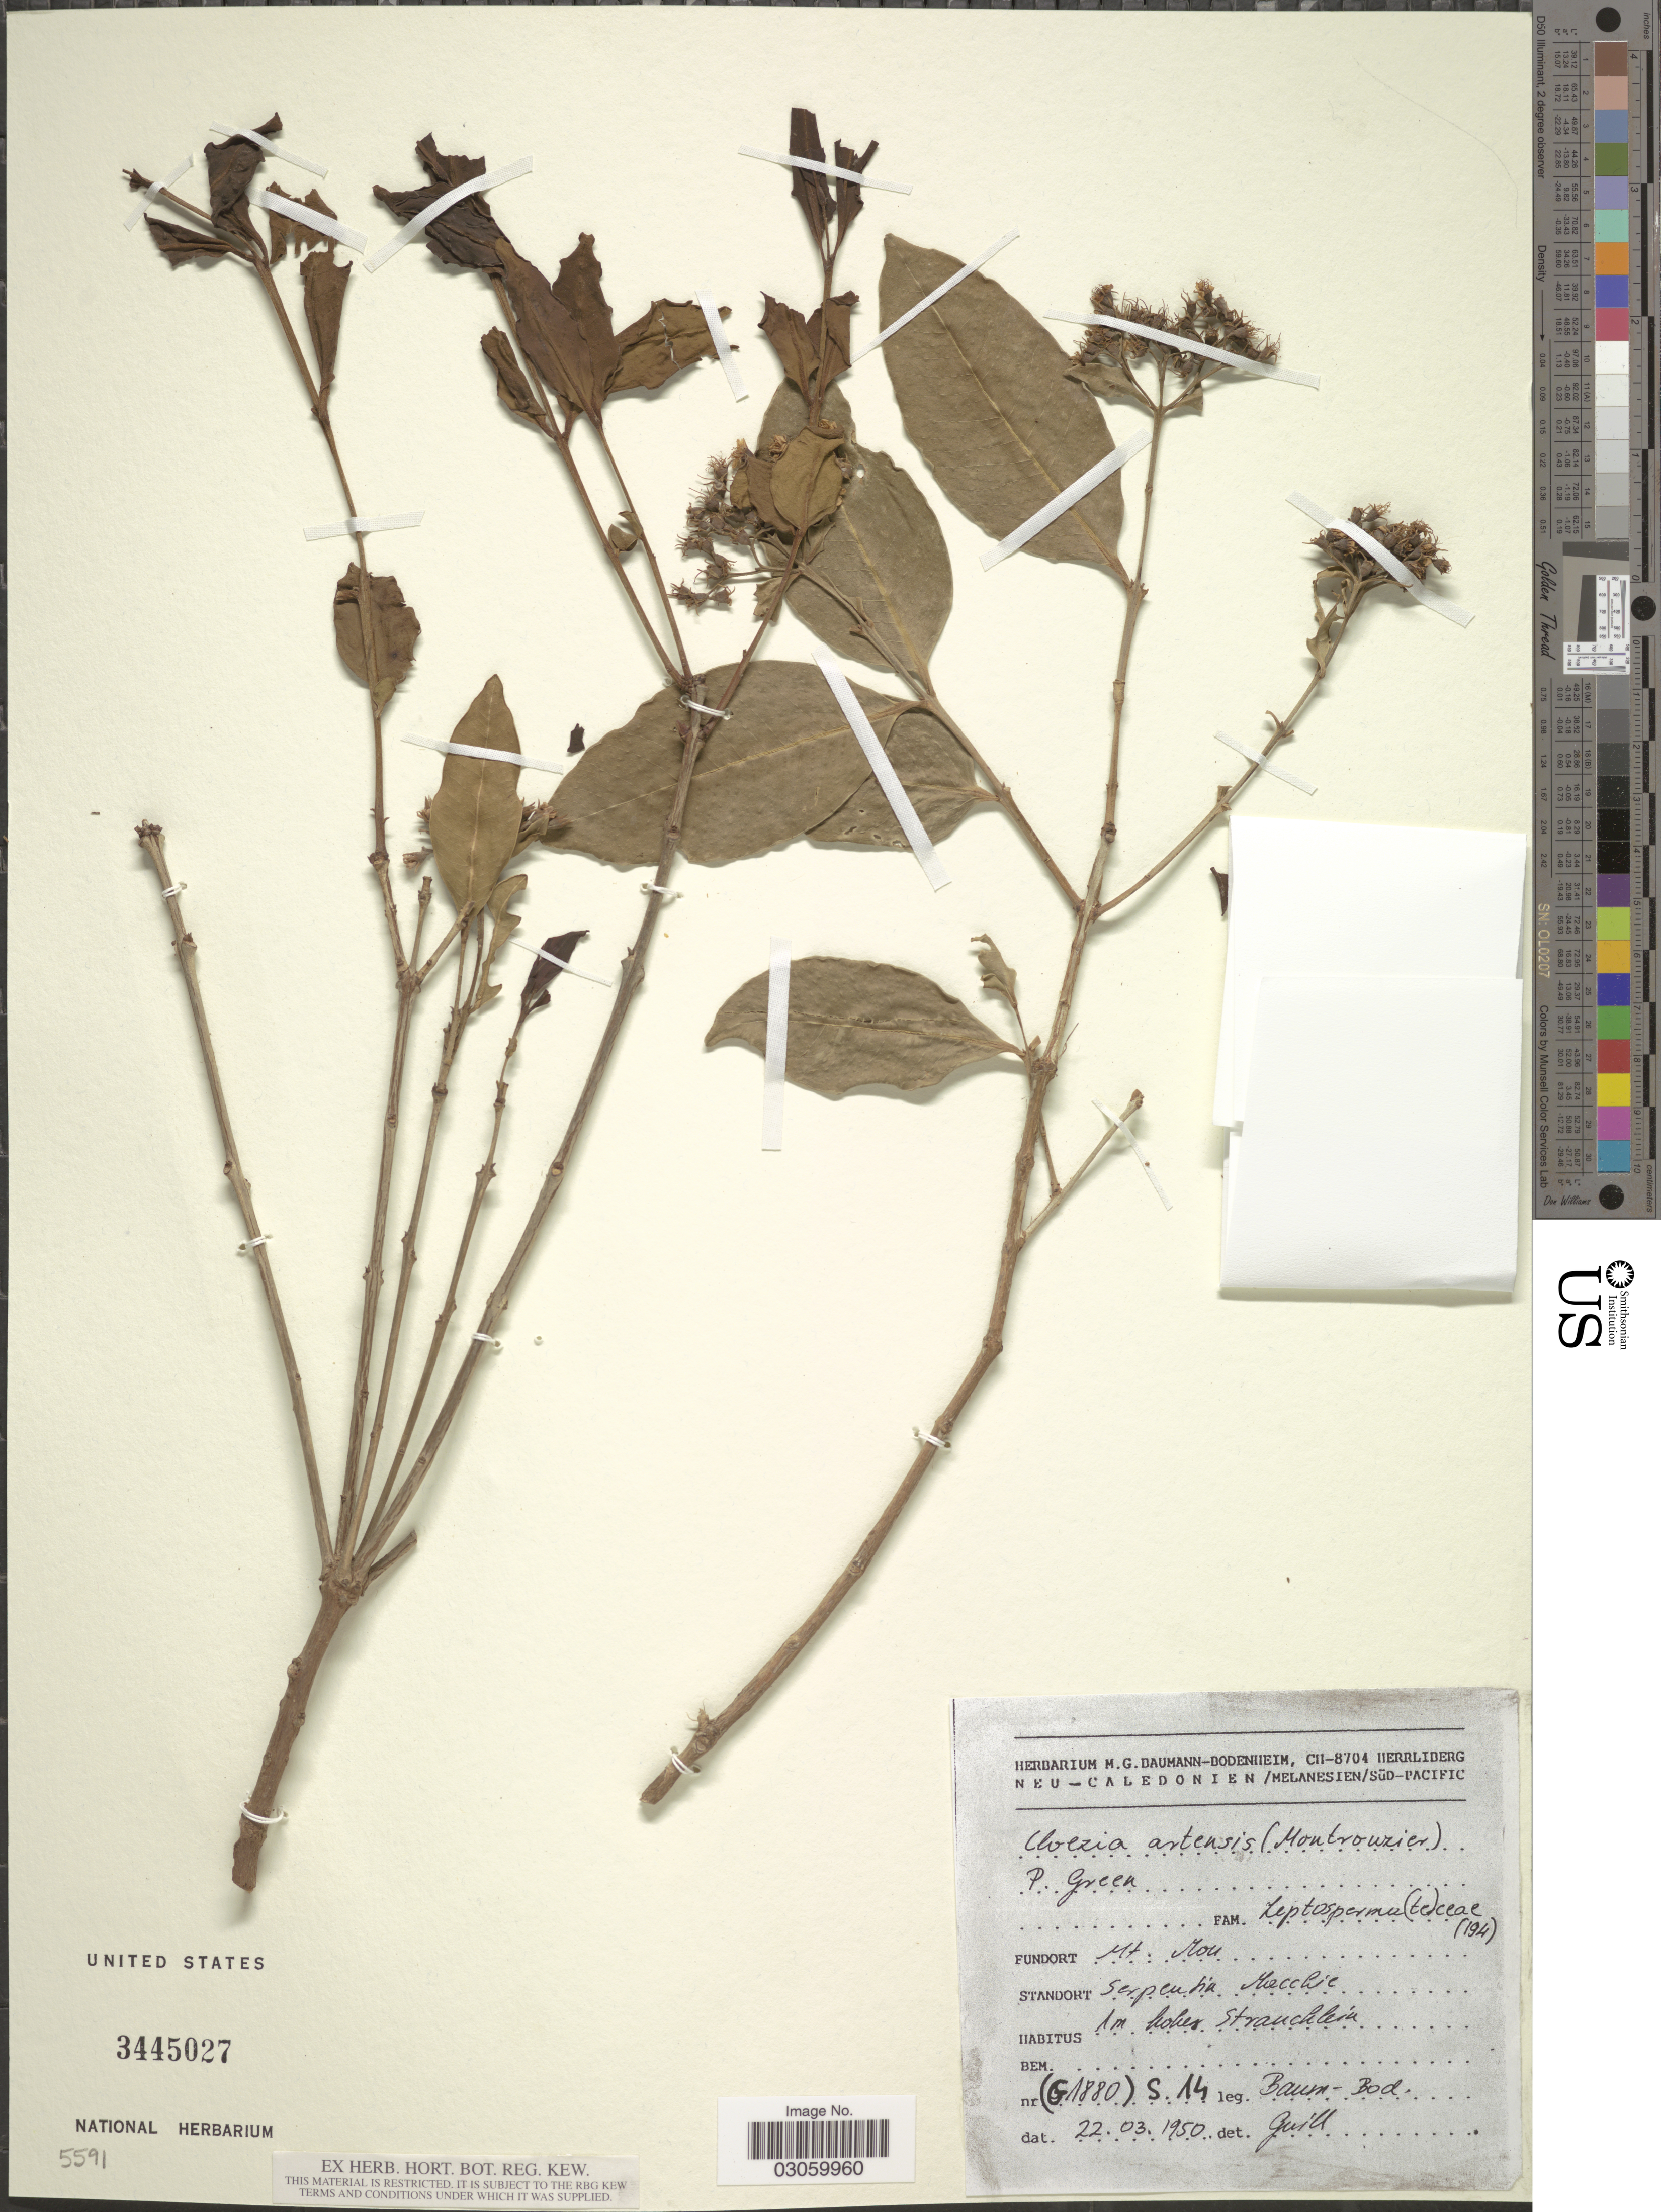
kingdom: Plantae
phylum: Tracheophyta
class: Magnoliopsida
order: Myrtales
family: Myrtaceae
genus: Cloezia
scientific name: Cloezia artensis var. artensis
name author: J.W. Dawson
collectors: M. G. Baumann-Bodenheim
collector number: (G1880) S14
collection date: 1950-03-22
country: New Caledonia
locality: Mt Mou, Serpentia Macchie Im hohes Strauchlein.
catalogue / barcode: US 3445027